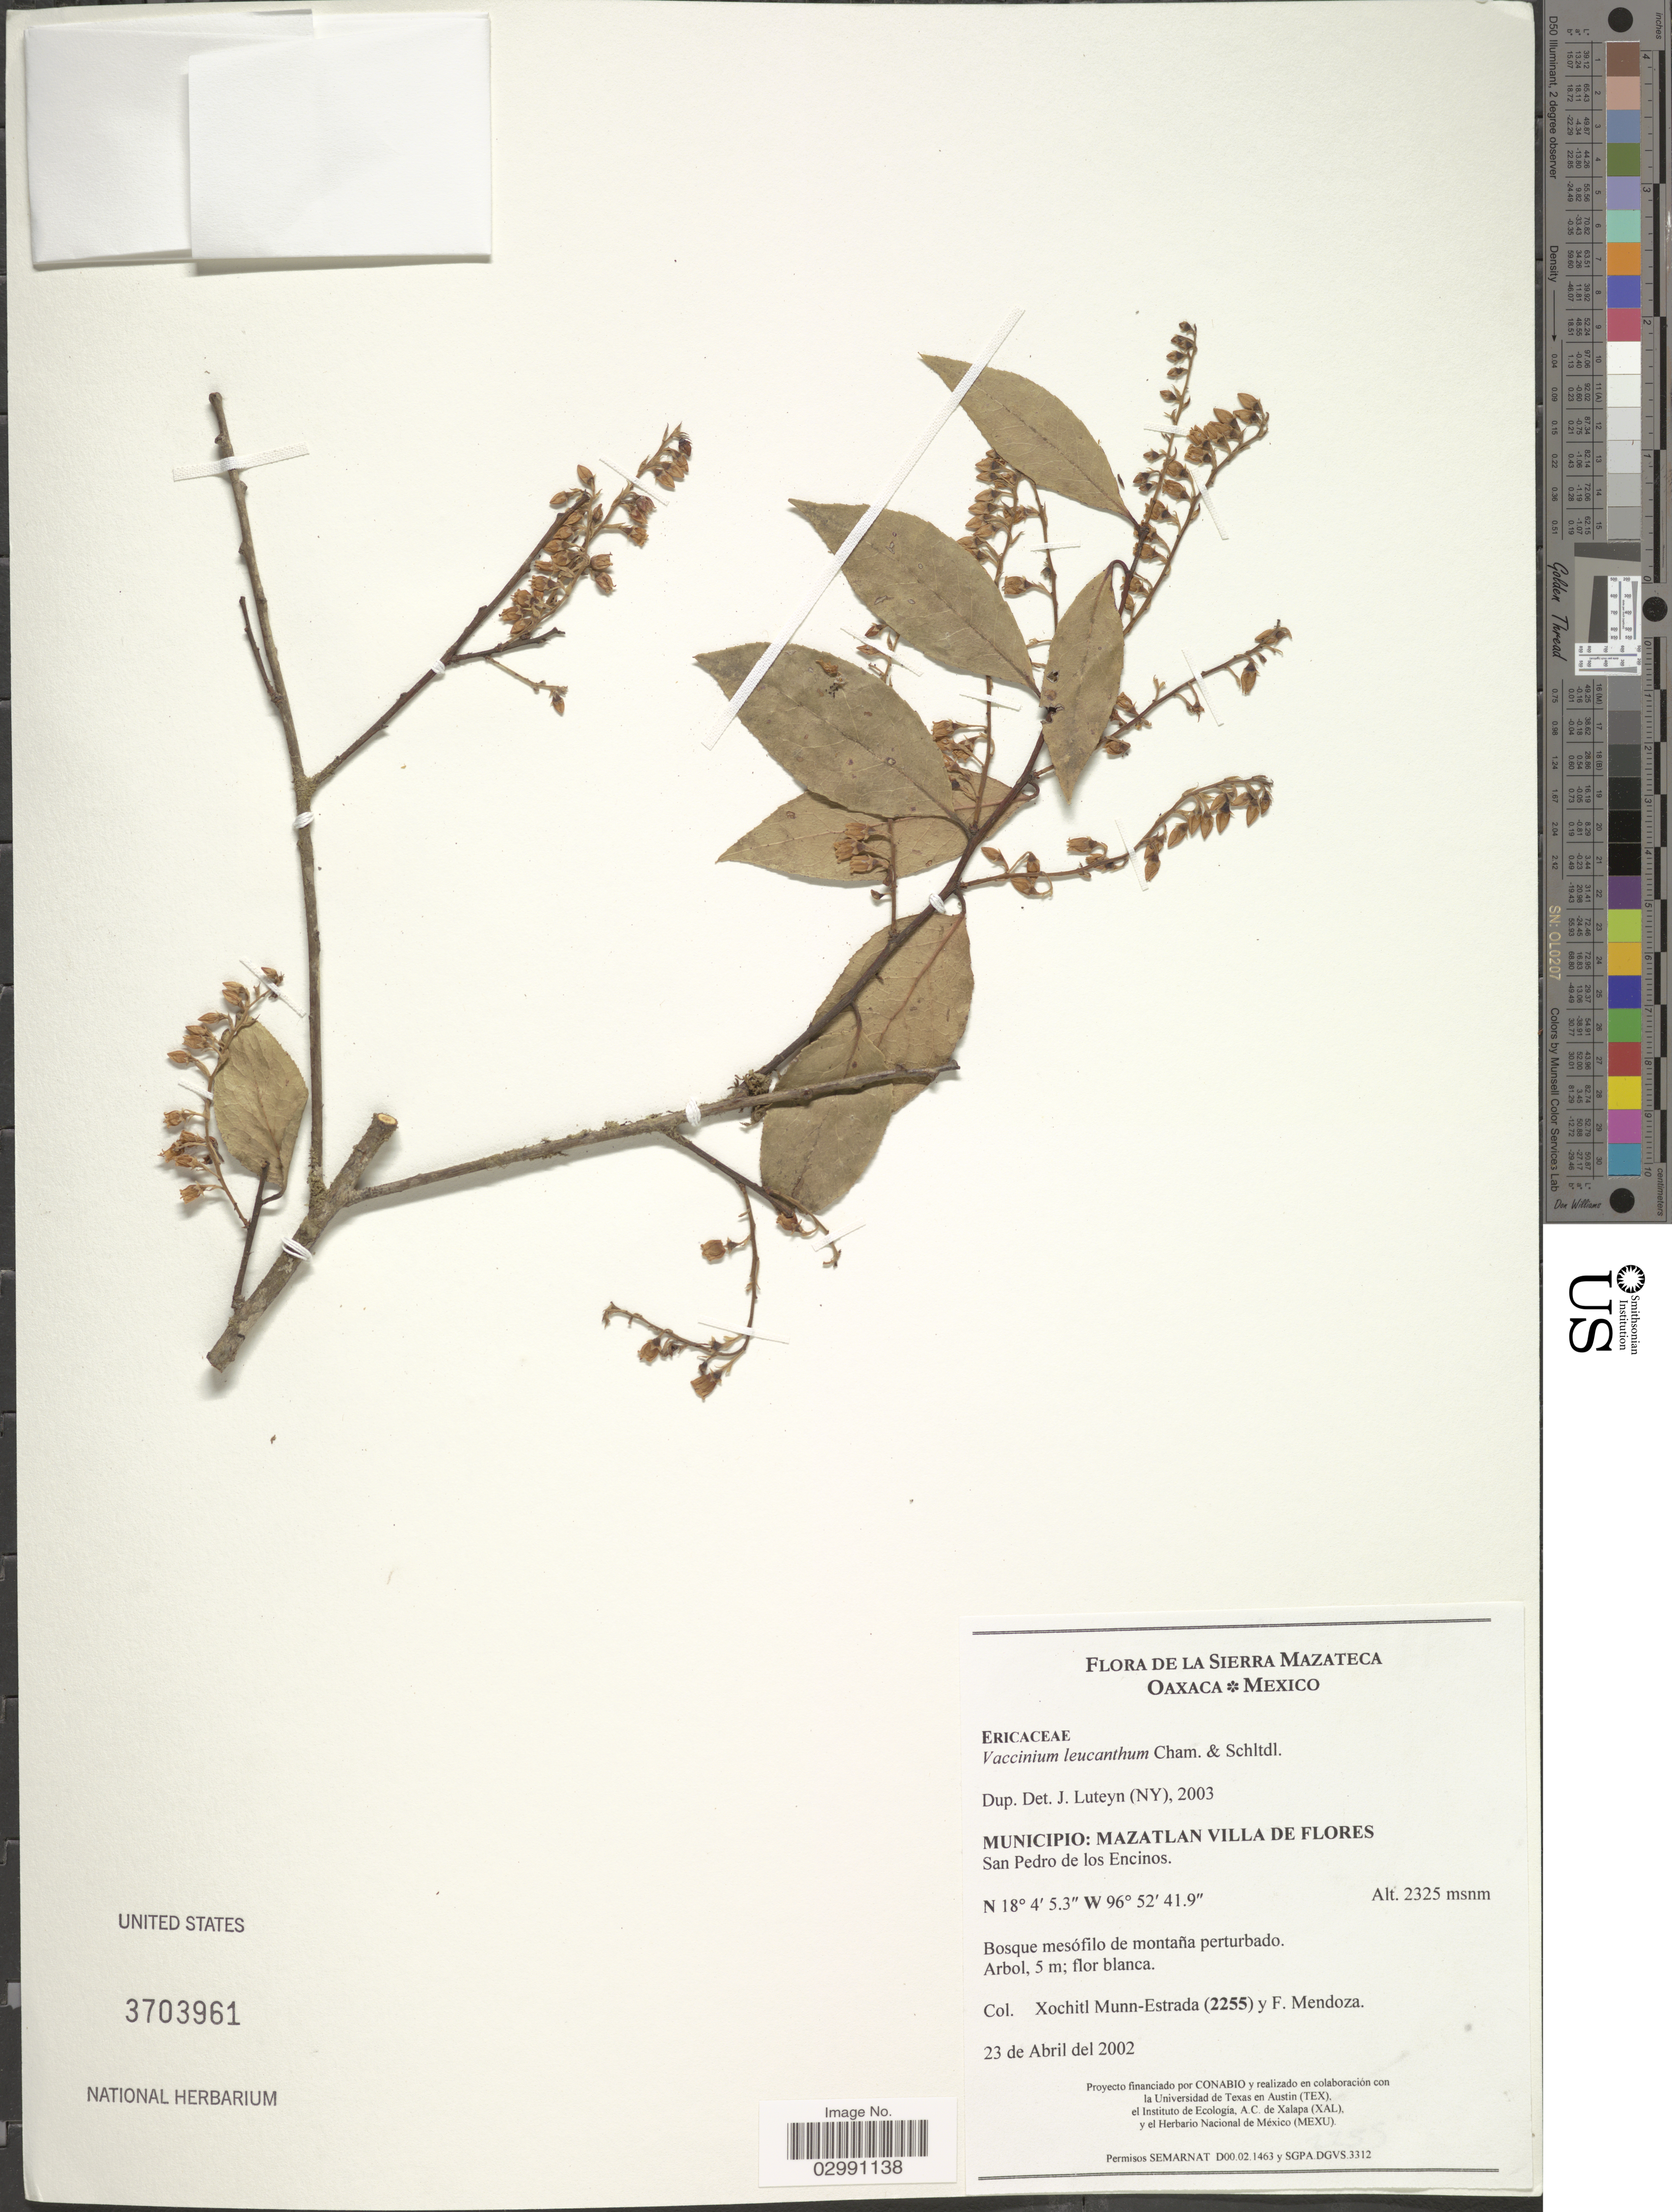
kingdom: Plantae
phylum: Tracheophyta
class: Magnoliopsida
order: Ericales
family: Ericaceae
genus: Vaccinium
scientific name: Vaccinium leucanthum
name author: Schltdl.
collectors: X. Munn-Estrada & F. Mendoza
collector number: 2255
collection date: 2002-04-23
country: Mexico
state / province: Oaxaca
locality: Sierra Mazateca. Municipio: Mazatlan Villa de Flores. San Pedro de los Encinos.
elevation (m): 2325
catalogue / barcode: US 3703961